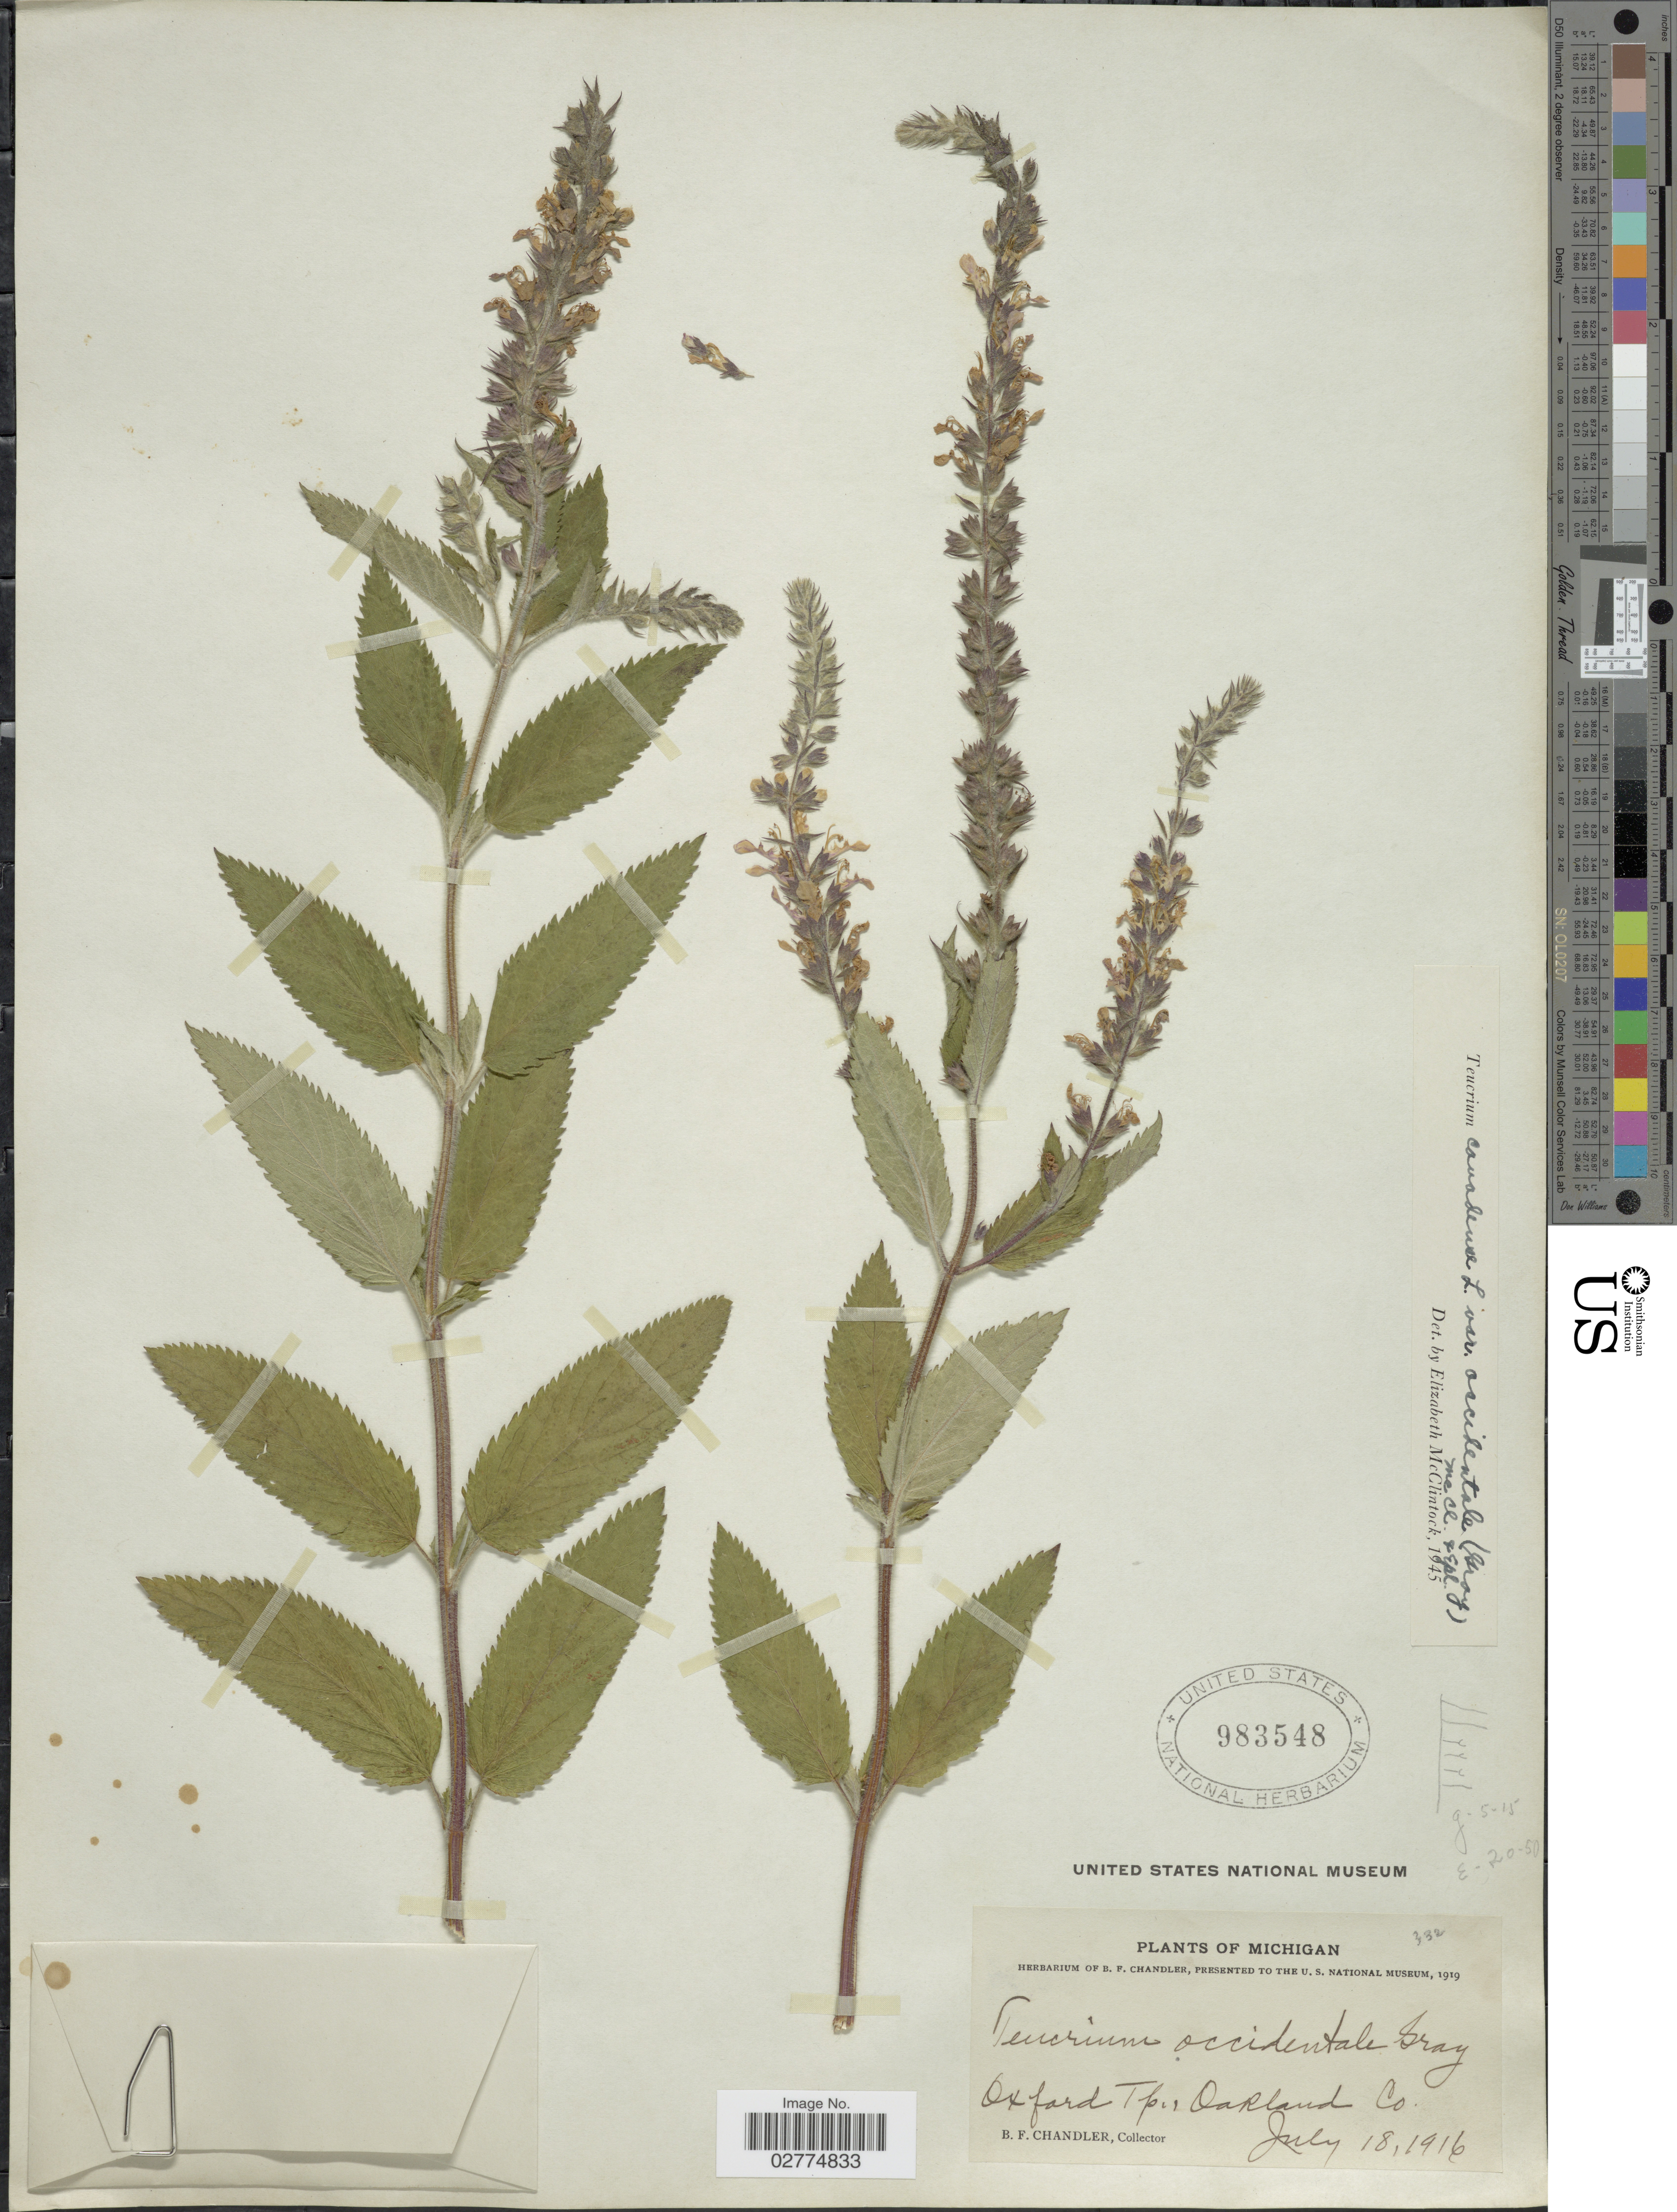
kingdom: Plantae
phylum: Tracheophyta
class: Magnoliopsida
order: Lamiales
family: Lamiaceae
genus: Teucrium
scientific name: Teucrium canadense var. occidentale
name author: (A. Gray) E. M. McClint. & Epling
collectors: B. F. Chandler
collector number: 332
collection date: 1916-07-18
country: United States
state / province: Michigan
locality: Oxford Tp., Oakland Co.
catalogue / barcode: US 983548